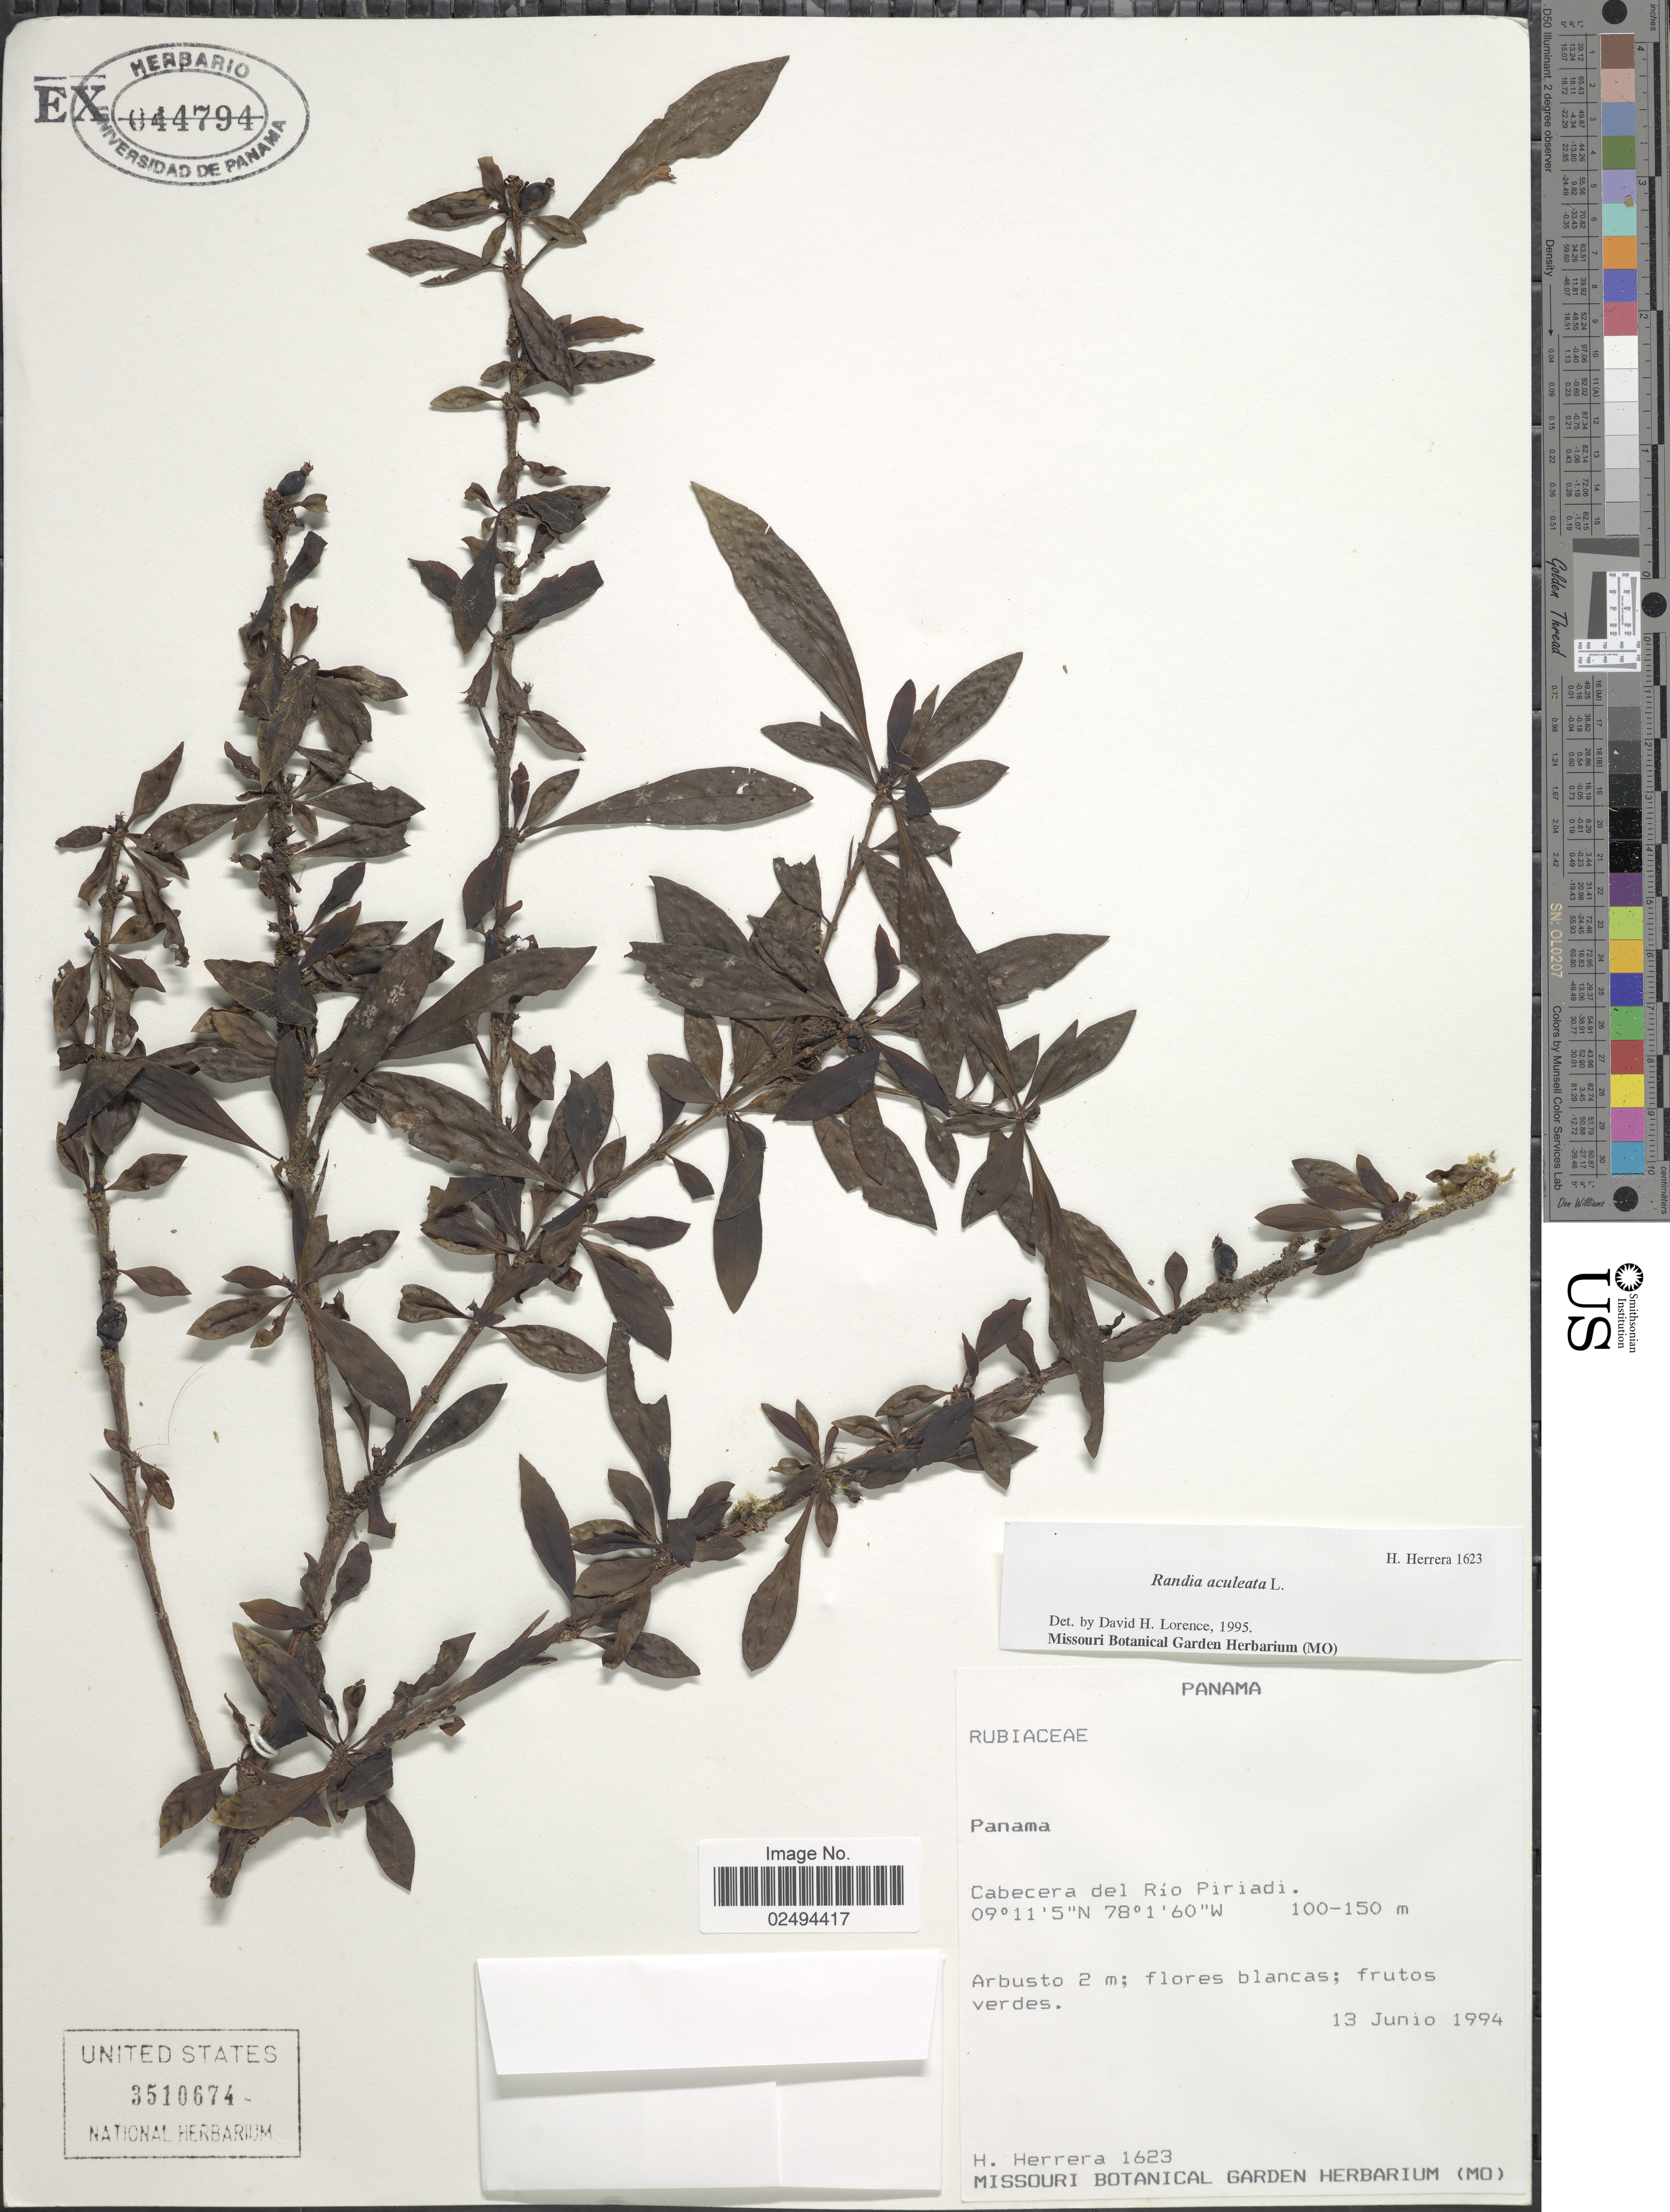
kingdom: Plantae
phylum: Tracheophyta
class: Magnoliopsida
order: Gentianales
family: Rubiaceae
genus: Randia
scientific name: Randia aculeata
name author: L.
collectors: H. Herrera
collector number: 1623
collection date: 1994-06-13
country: Panama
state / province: Panamá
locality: Cabecera del Rio Piriadi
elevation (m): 100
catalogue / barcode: US 3510674